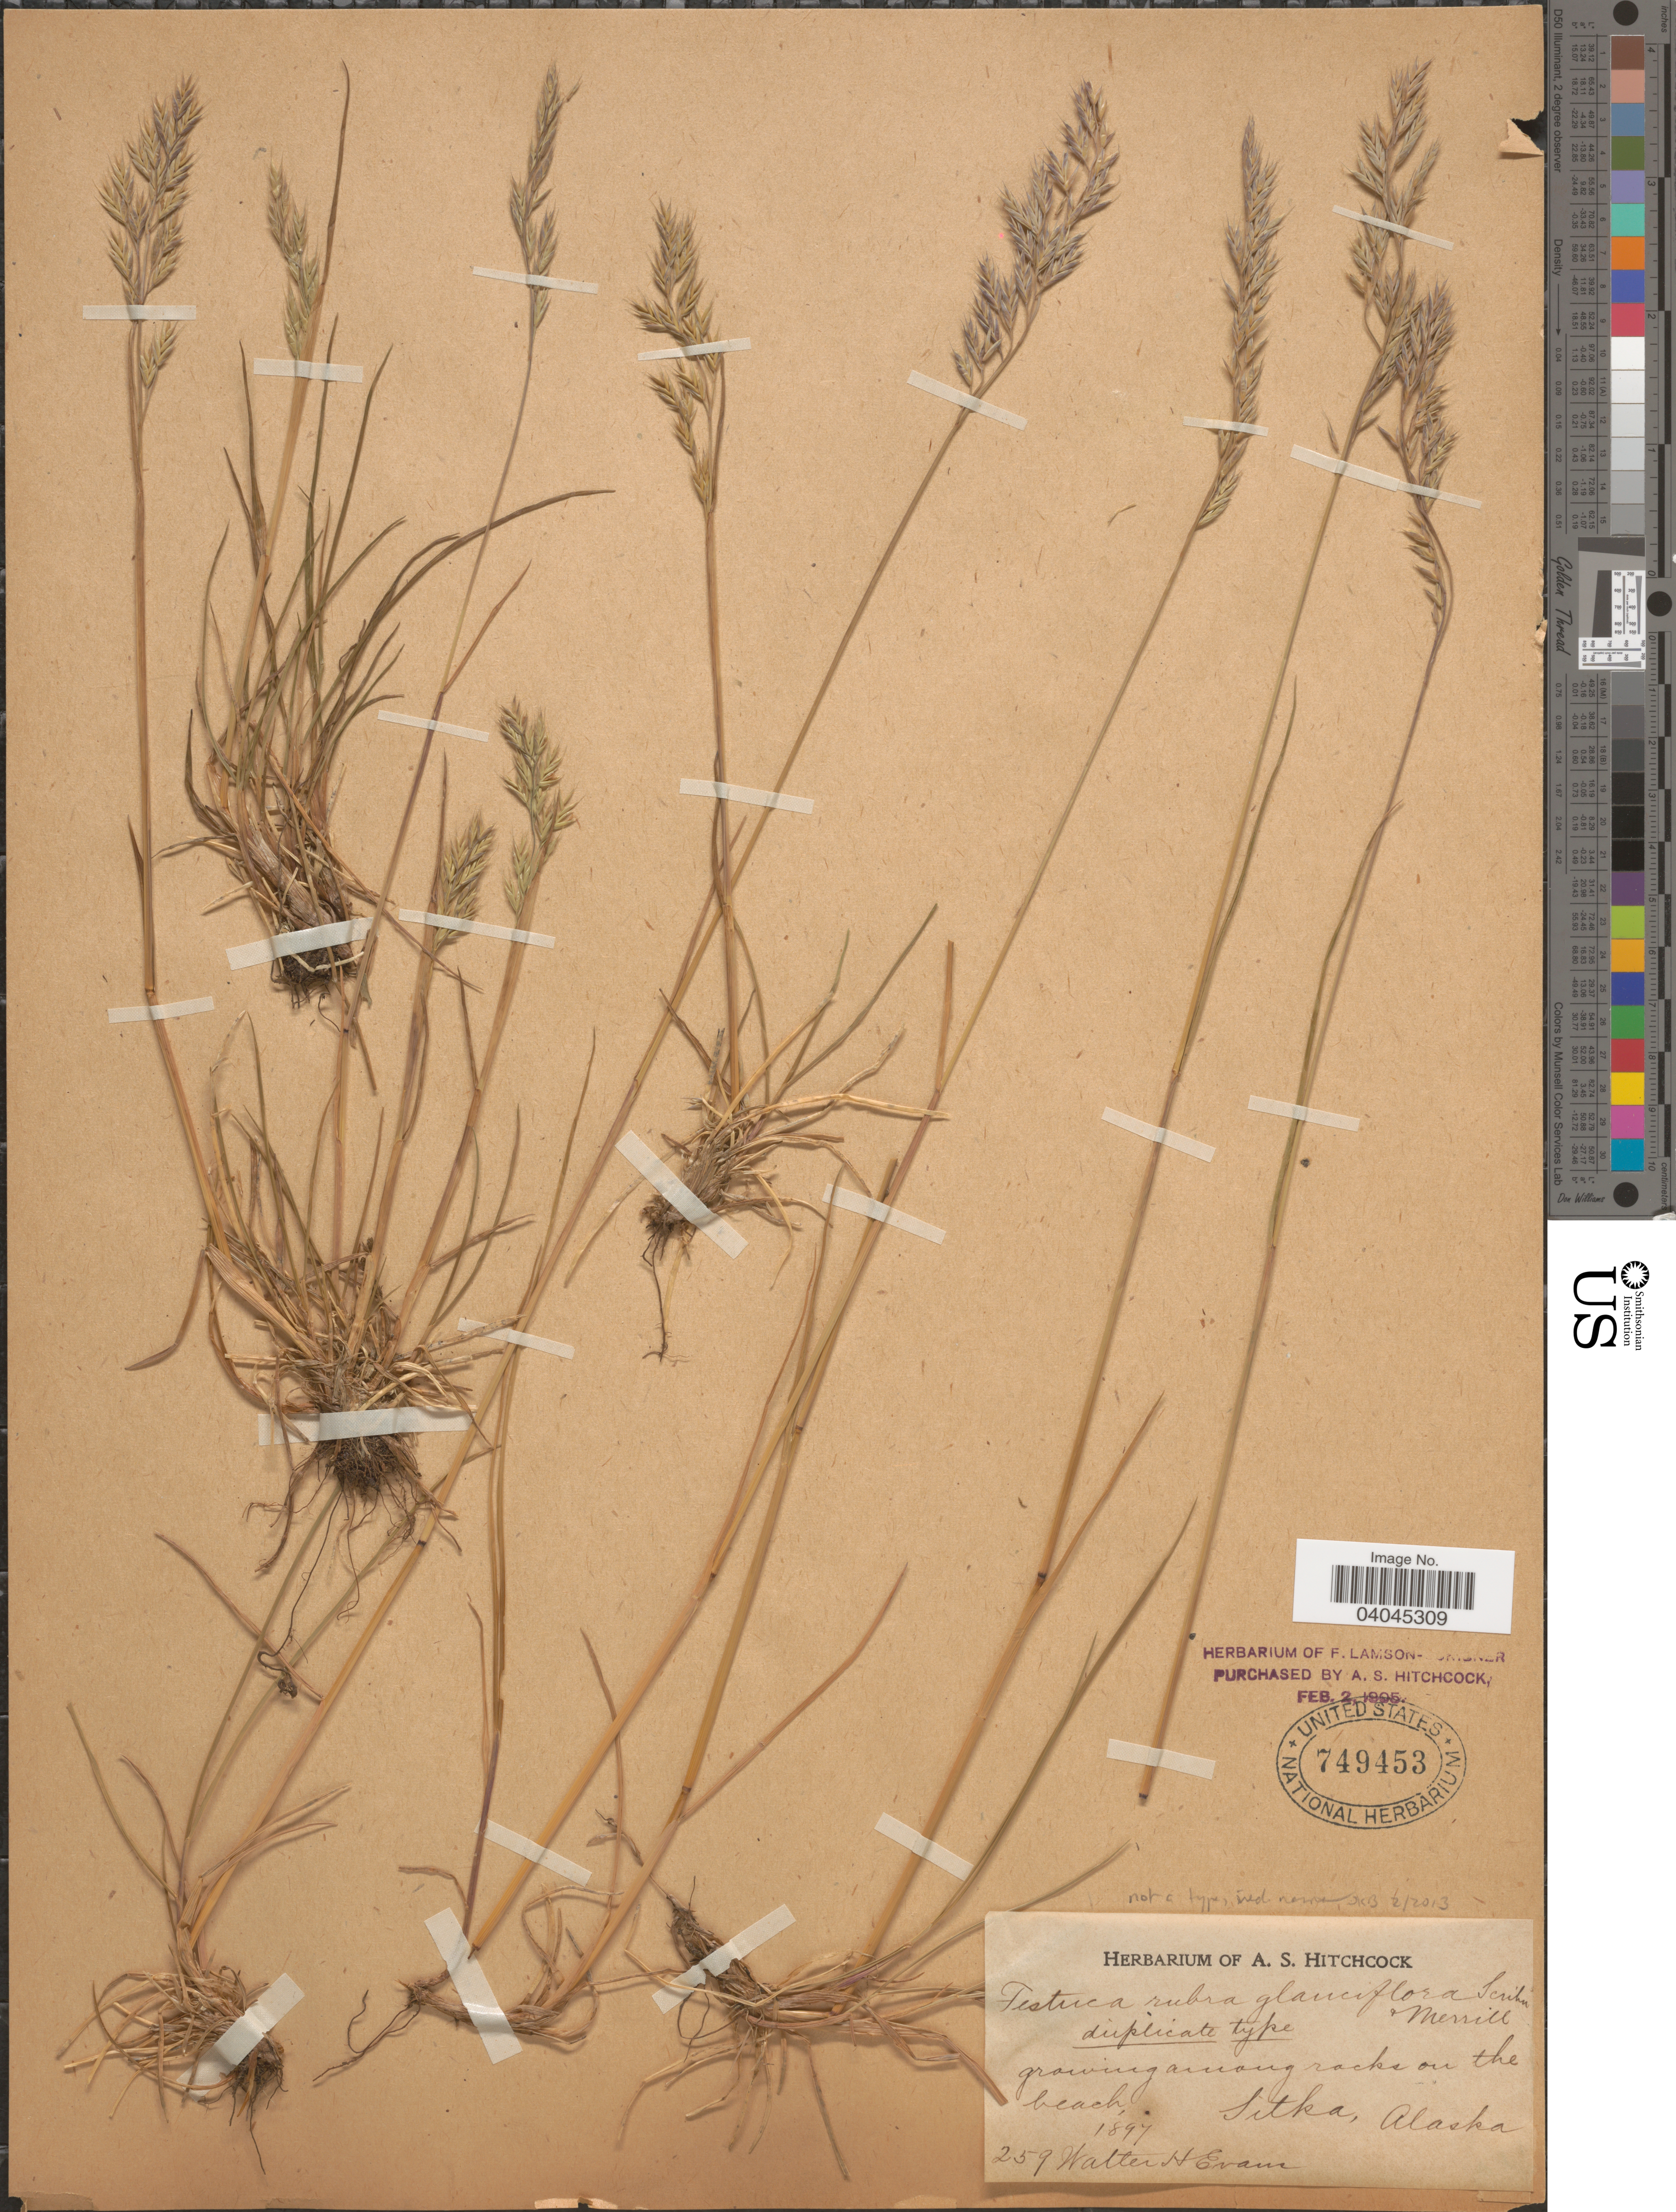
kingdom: Plantae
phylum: Tracheophyta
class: Liliopsida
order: Poales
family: Poaceae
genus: Festuca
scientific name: Festuca rubra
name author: L.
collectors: W. H. Evans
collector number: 259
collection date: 1897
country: United States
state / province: Alaska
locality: On the beach, Sitka.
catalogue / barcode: US 749453